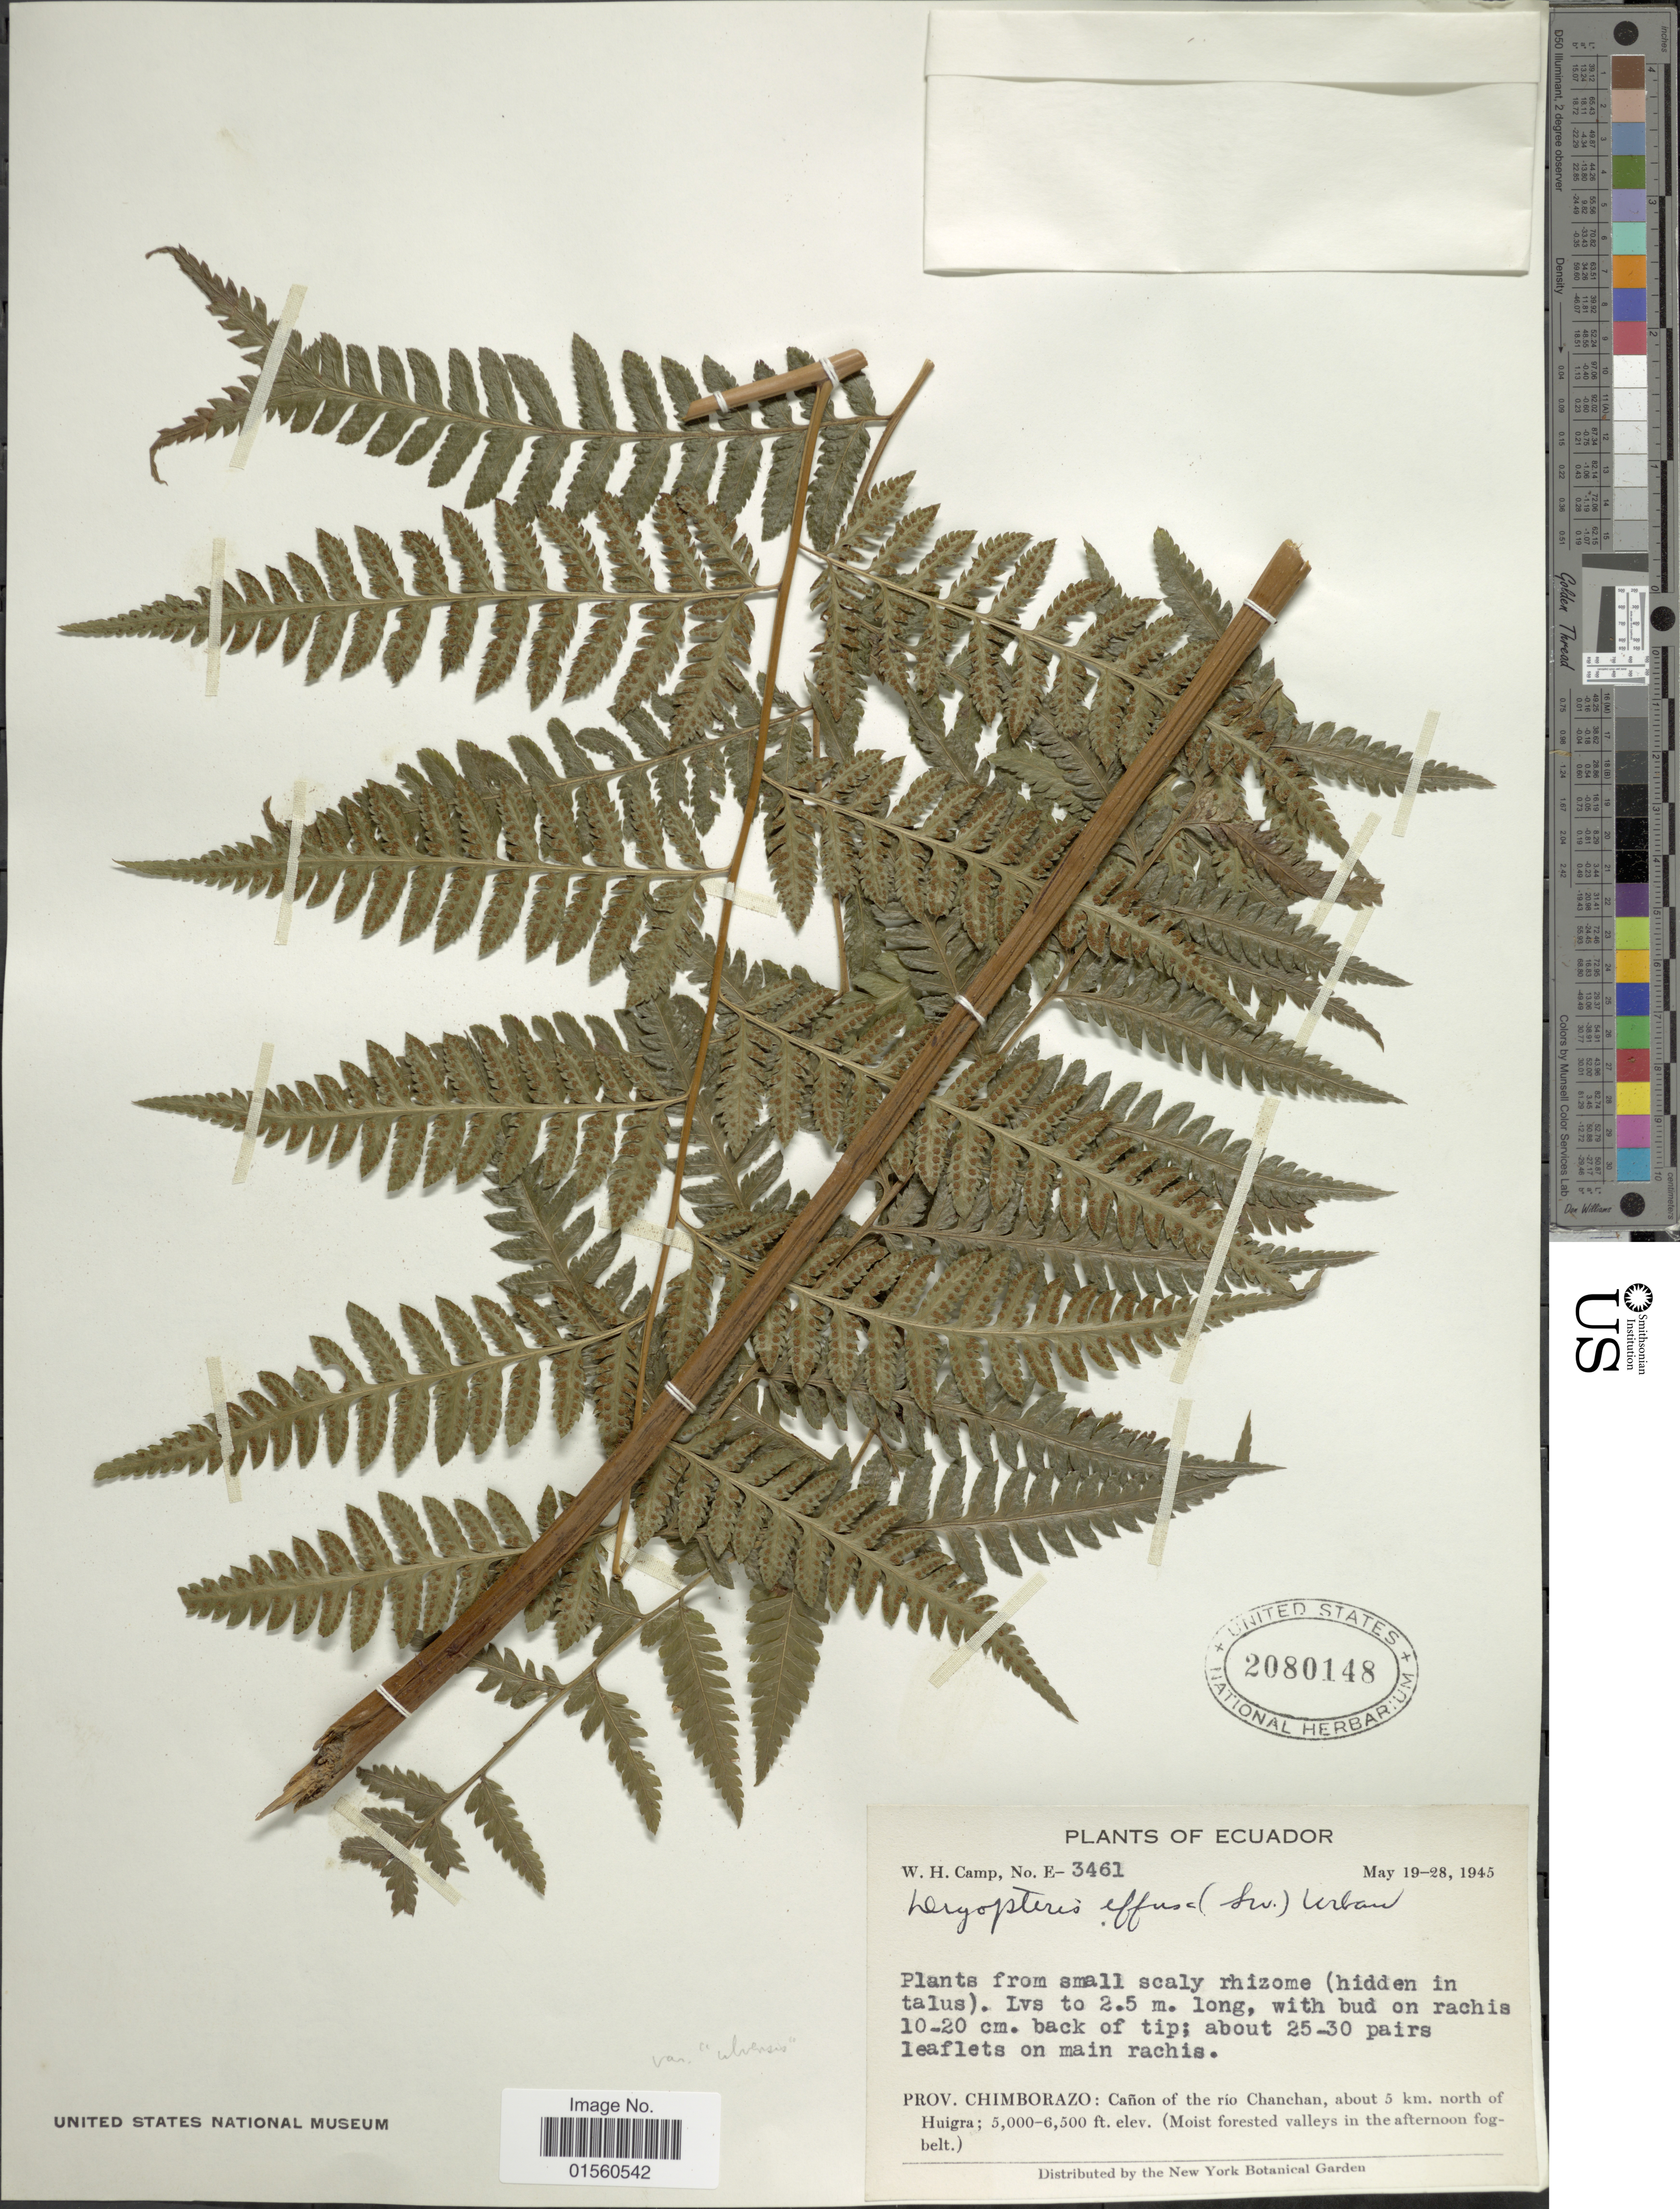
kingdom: Plantae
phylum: Tracheophyta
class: Polypodiopsida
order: Polypodiales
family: Dryopteridaceae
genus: Parapolystichum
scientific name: Parapolystichum effusum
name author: (Sw.) Ching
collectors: W. H. Camp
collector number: E-3461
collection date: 1945-05-19/1945-05-28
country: Ecuador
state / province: Chimborazo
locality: Prov. Chimborazo: Canon of the rio Chanchan, about 5 km. north of Huigra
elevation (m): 1524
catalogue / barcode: US 2080148